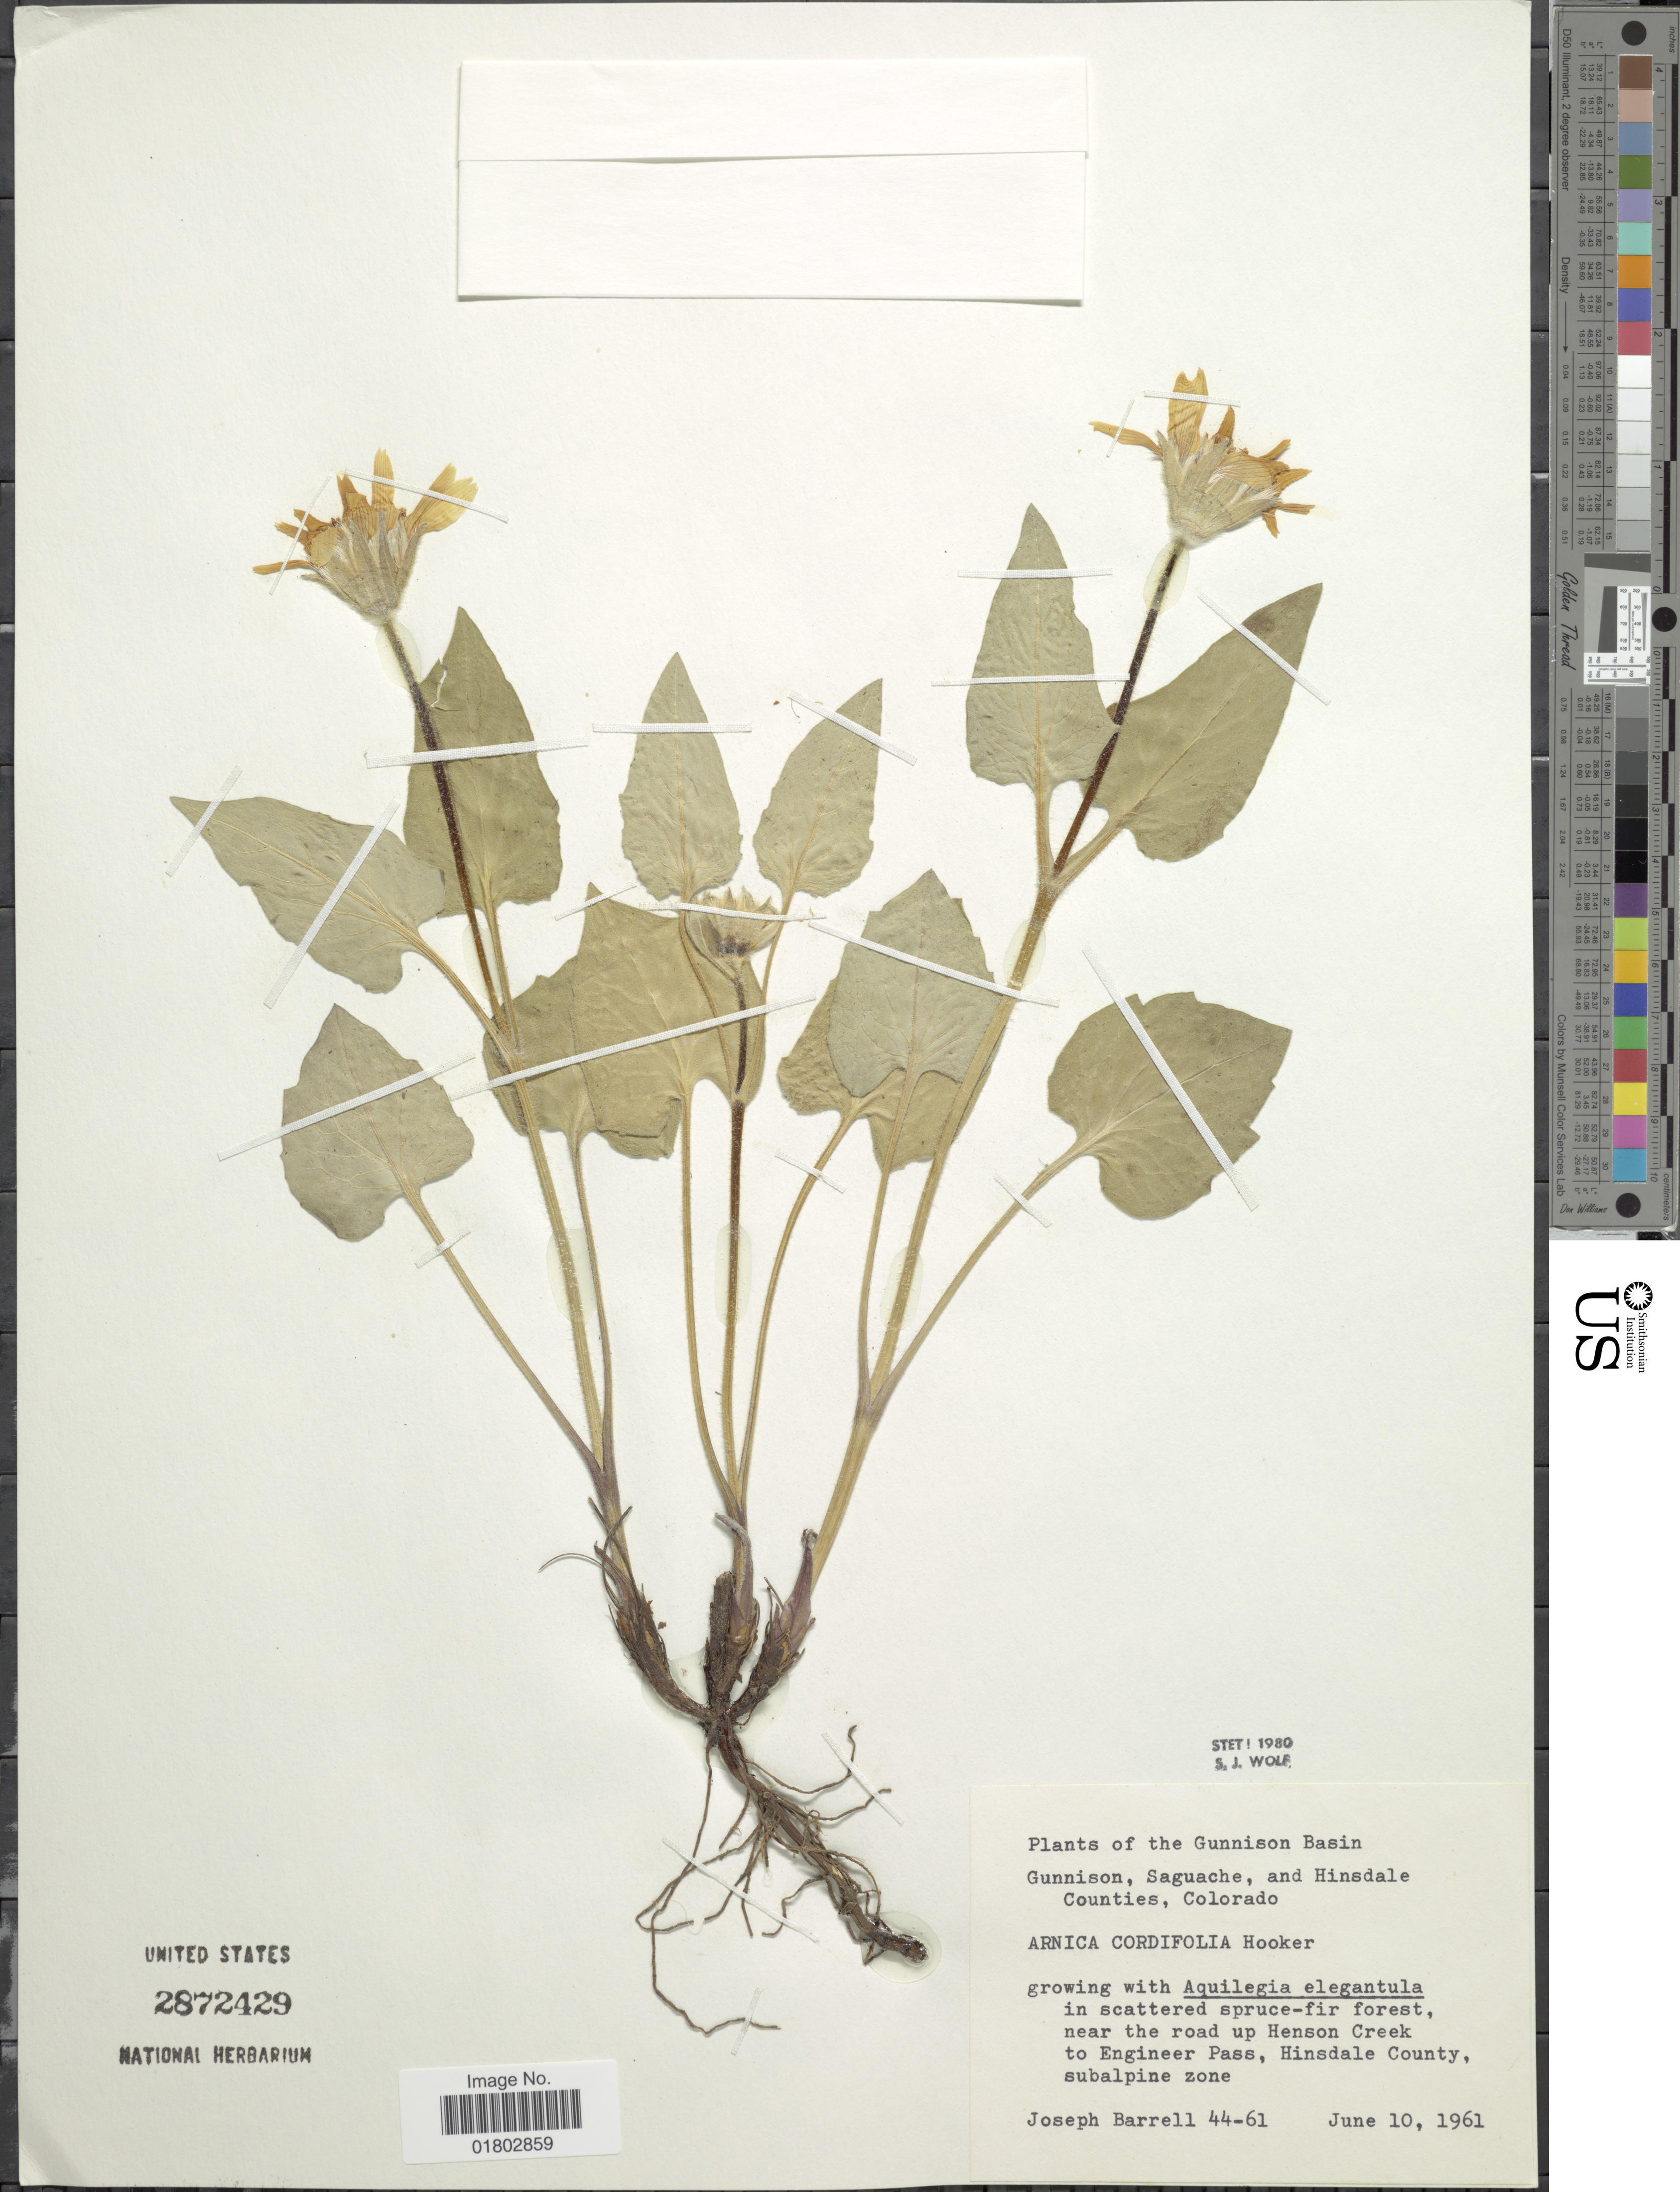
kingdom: Plantae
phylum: Tracheophyta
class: Magnoliopsida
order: Asterales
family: Asteraceae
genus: Arnica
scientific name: Arnica cordifolia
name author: Hook.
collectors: J. Barrell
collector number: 44-61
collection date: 1961-06-10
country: United States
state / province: Colorado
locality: The Gunnison Basin Gunnison, Saguache, and Hinsdale Counties, near the road up Henson Creek to Engineer Pass, Hinsdale County, subalpine zone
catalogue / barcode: US 2872429